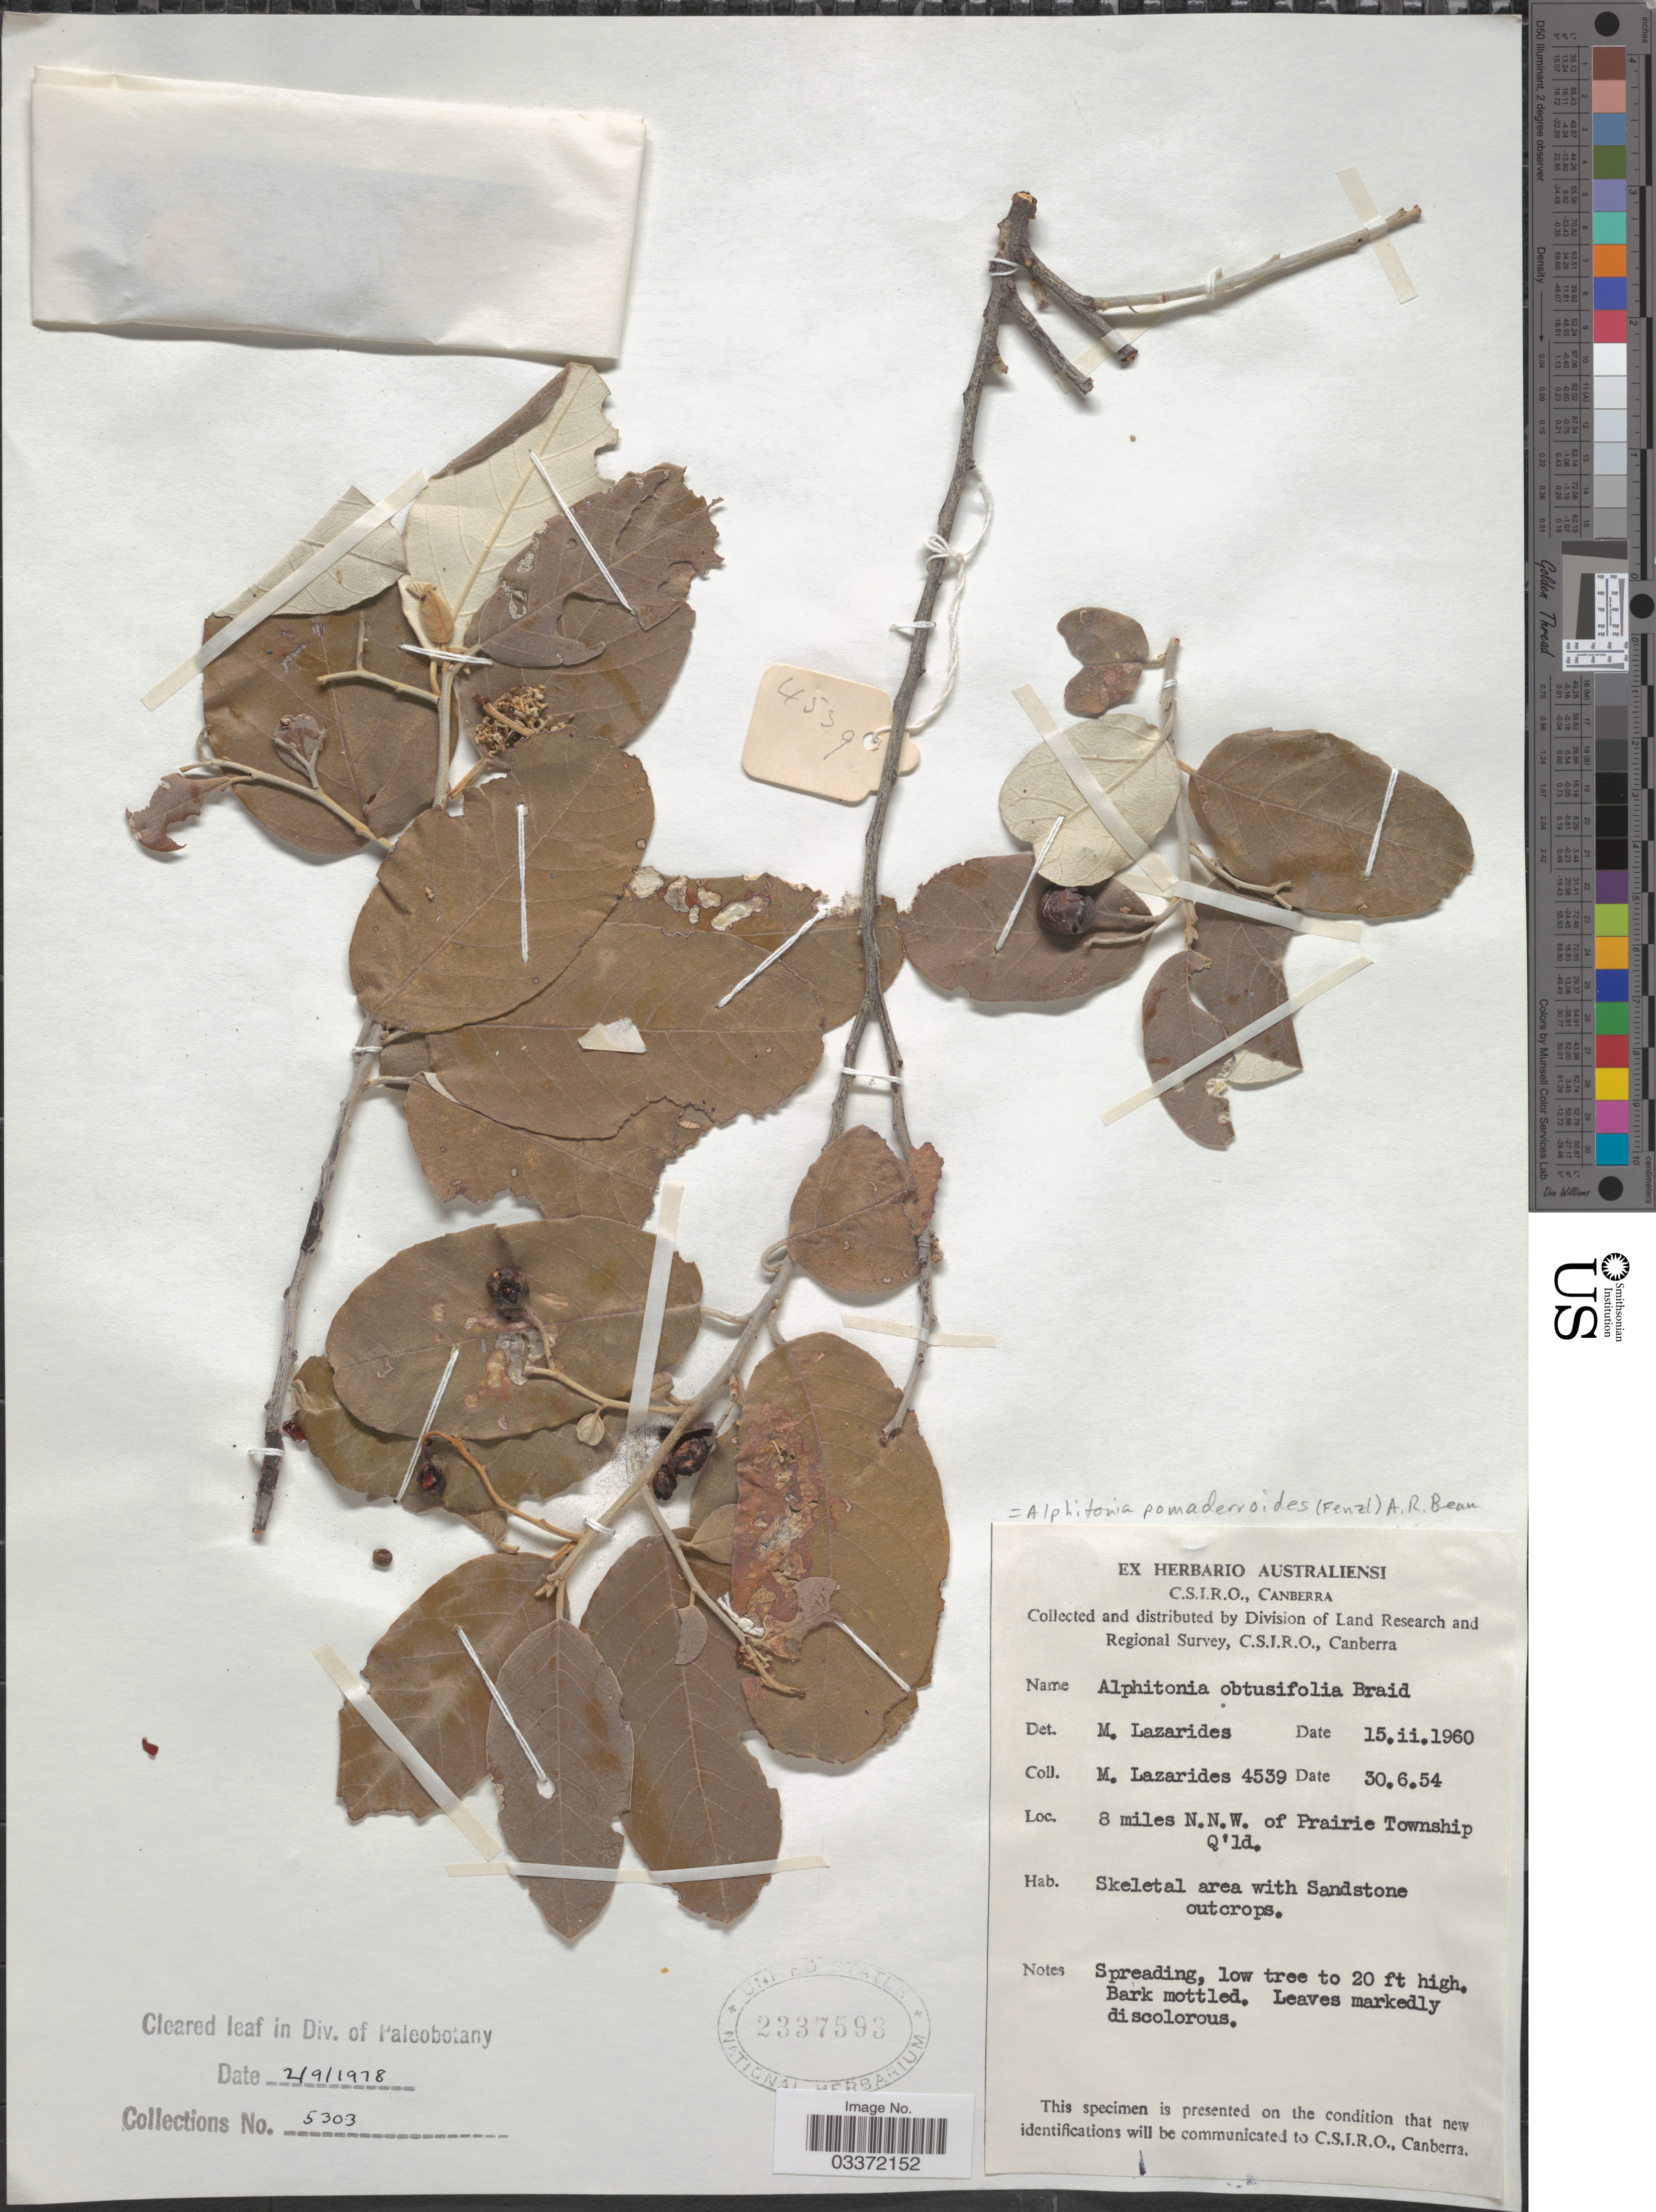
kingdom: Plantae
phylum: Tracheophyta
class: Magnoliopsida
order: Rosales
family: Rhamnaceae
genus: Alphitonia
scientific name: Alphitonia pomaderroides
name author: A.R. Bean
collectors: M. Lazarides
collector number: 4539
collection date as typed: Transcribed d/m/y: 30/6/54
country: Australia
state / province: Queensland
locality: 8 miles N.N.W. of Prairie Township.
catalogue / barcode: US 2337593